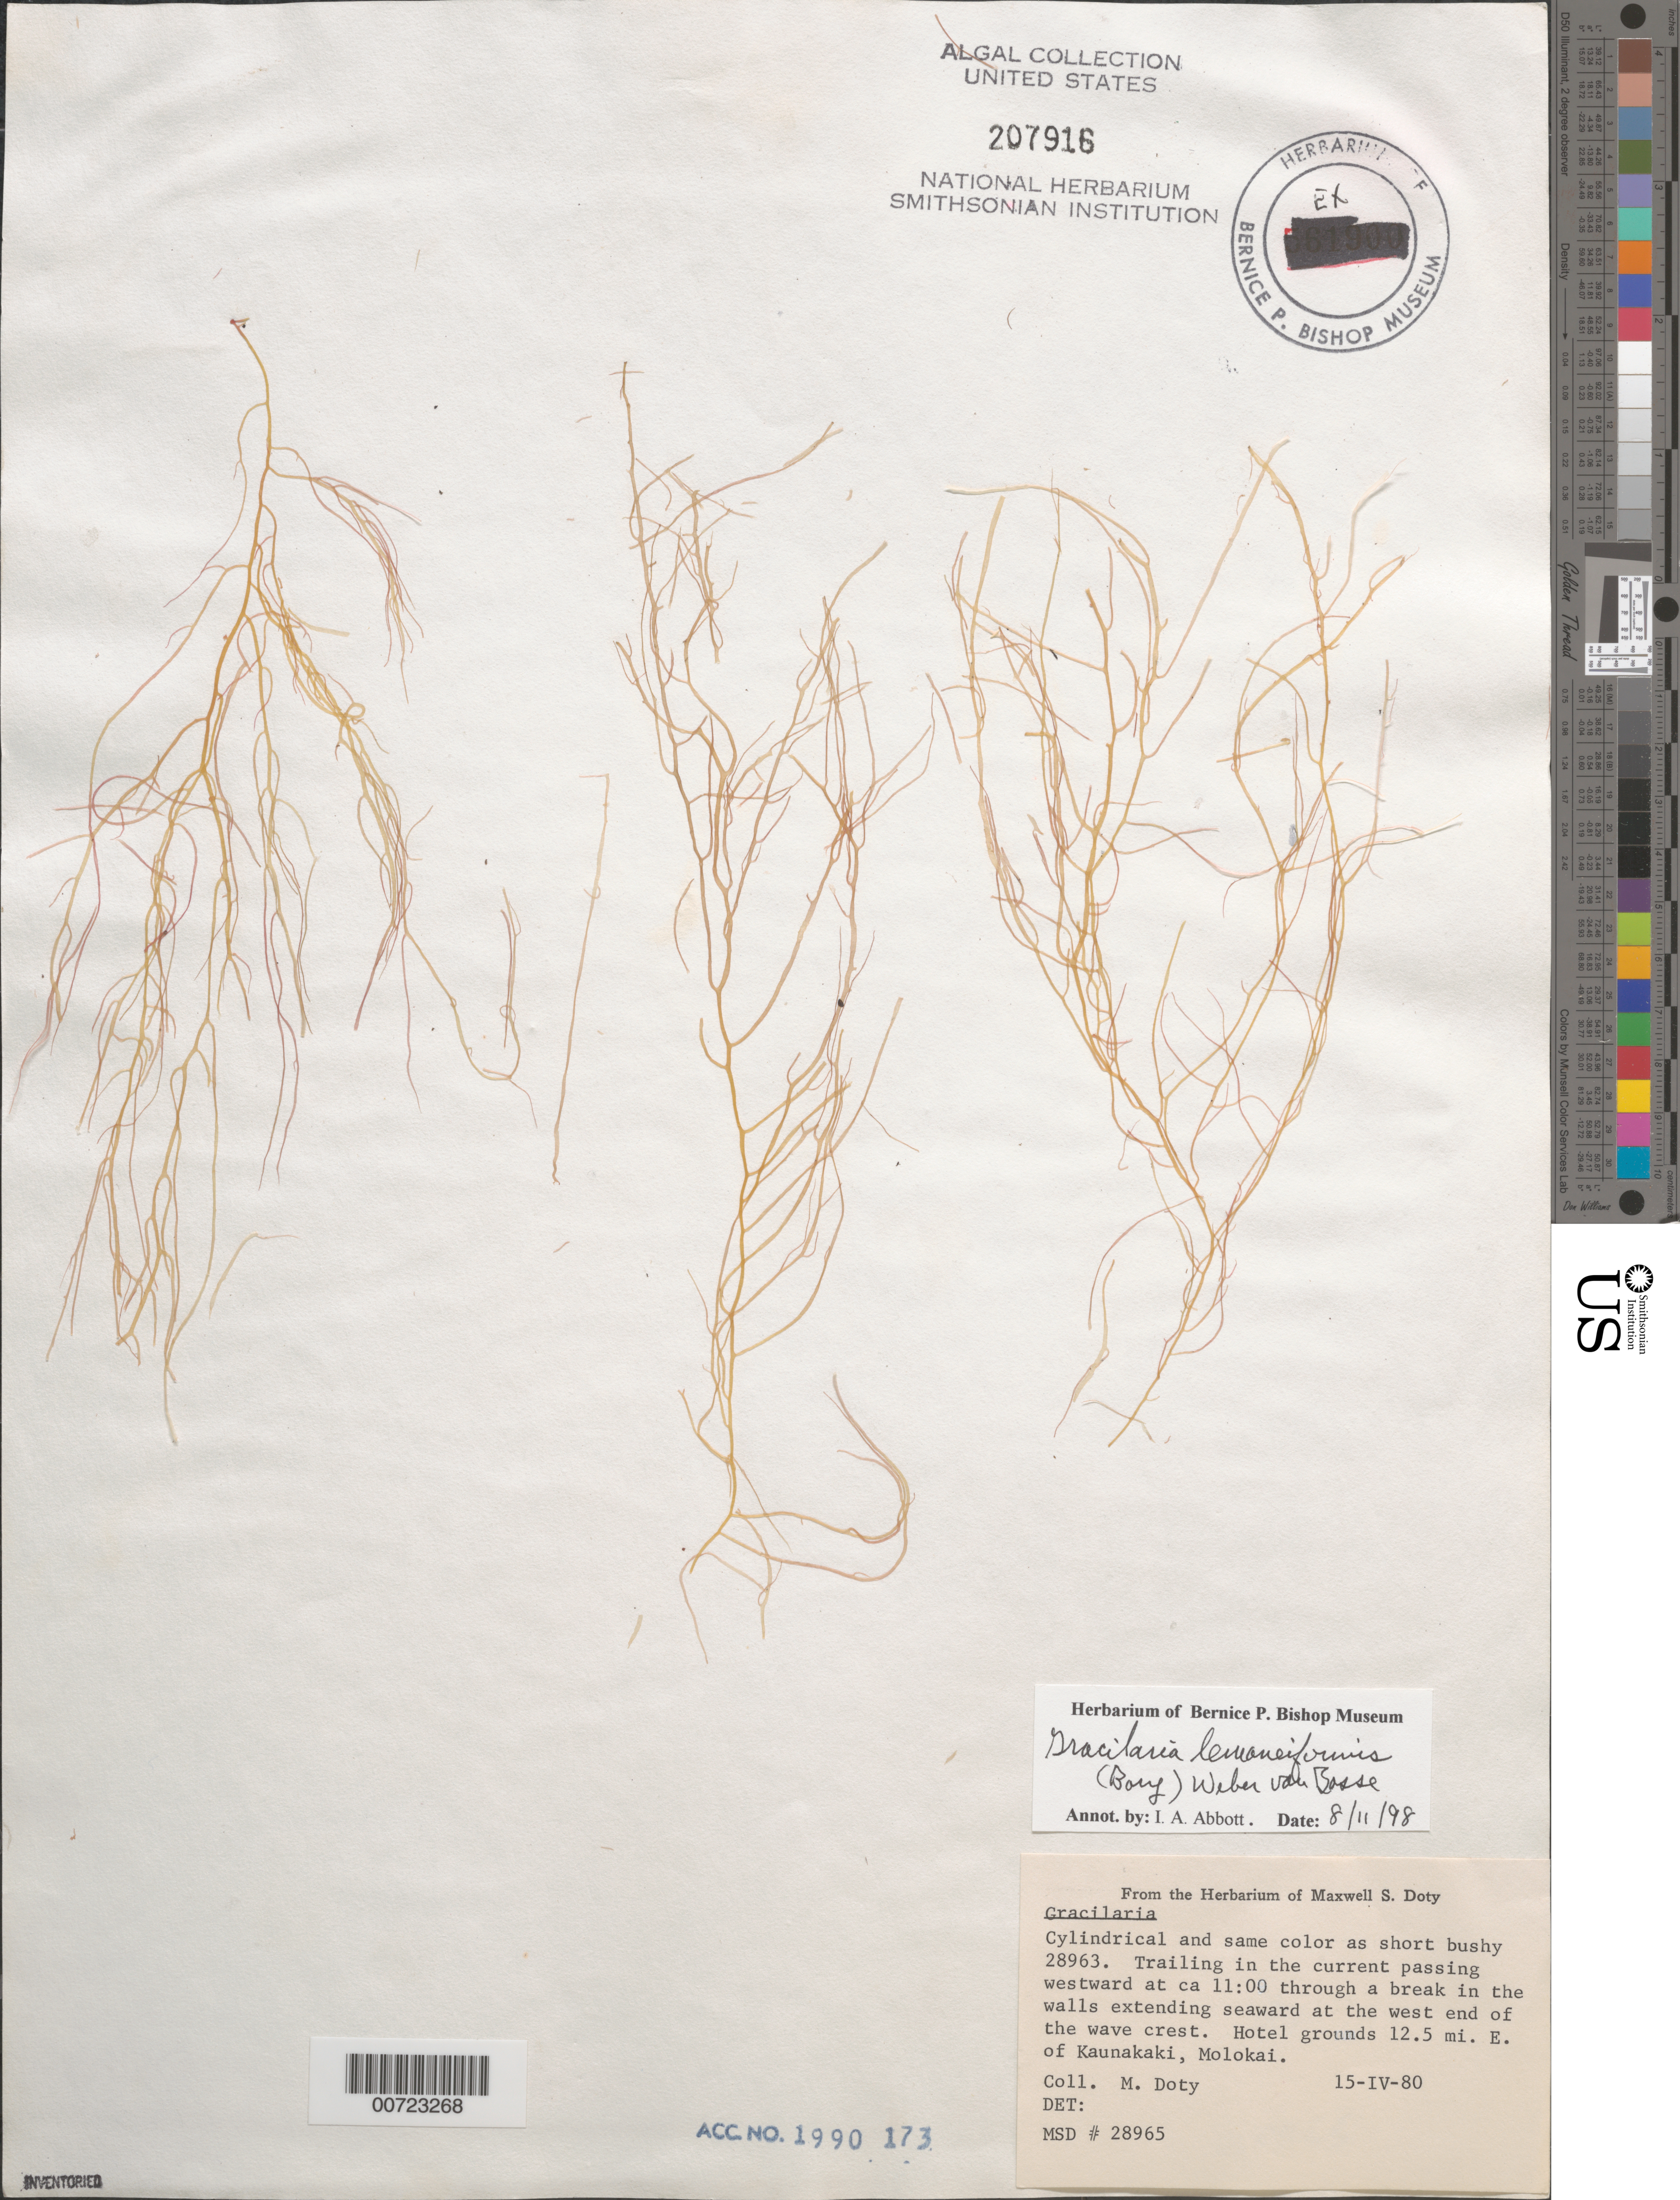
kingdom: Plantae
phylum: Rhodophyta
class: Florideophyceae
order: Gracilariales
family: Gracilariaceae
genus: Gracilariopsis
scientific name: Gracilariopsis lemaneiformis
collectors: M. S. Doty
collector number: MSD 28965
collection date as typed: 15 Apr 1980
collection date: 1980-04-15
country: United States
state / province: Hawaii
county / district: Maui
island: Moloka'i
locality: Hotel grounds 12.5 miles east of Kaunakaki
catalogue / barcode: US 207916